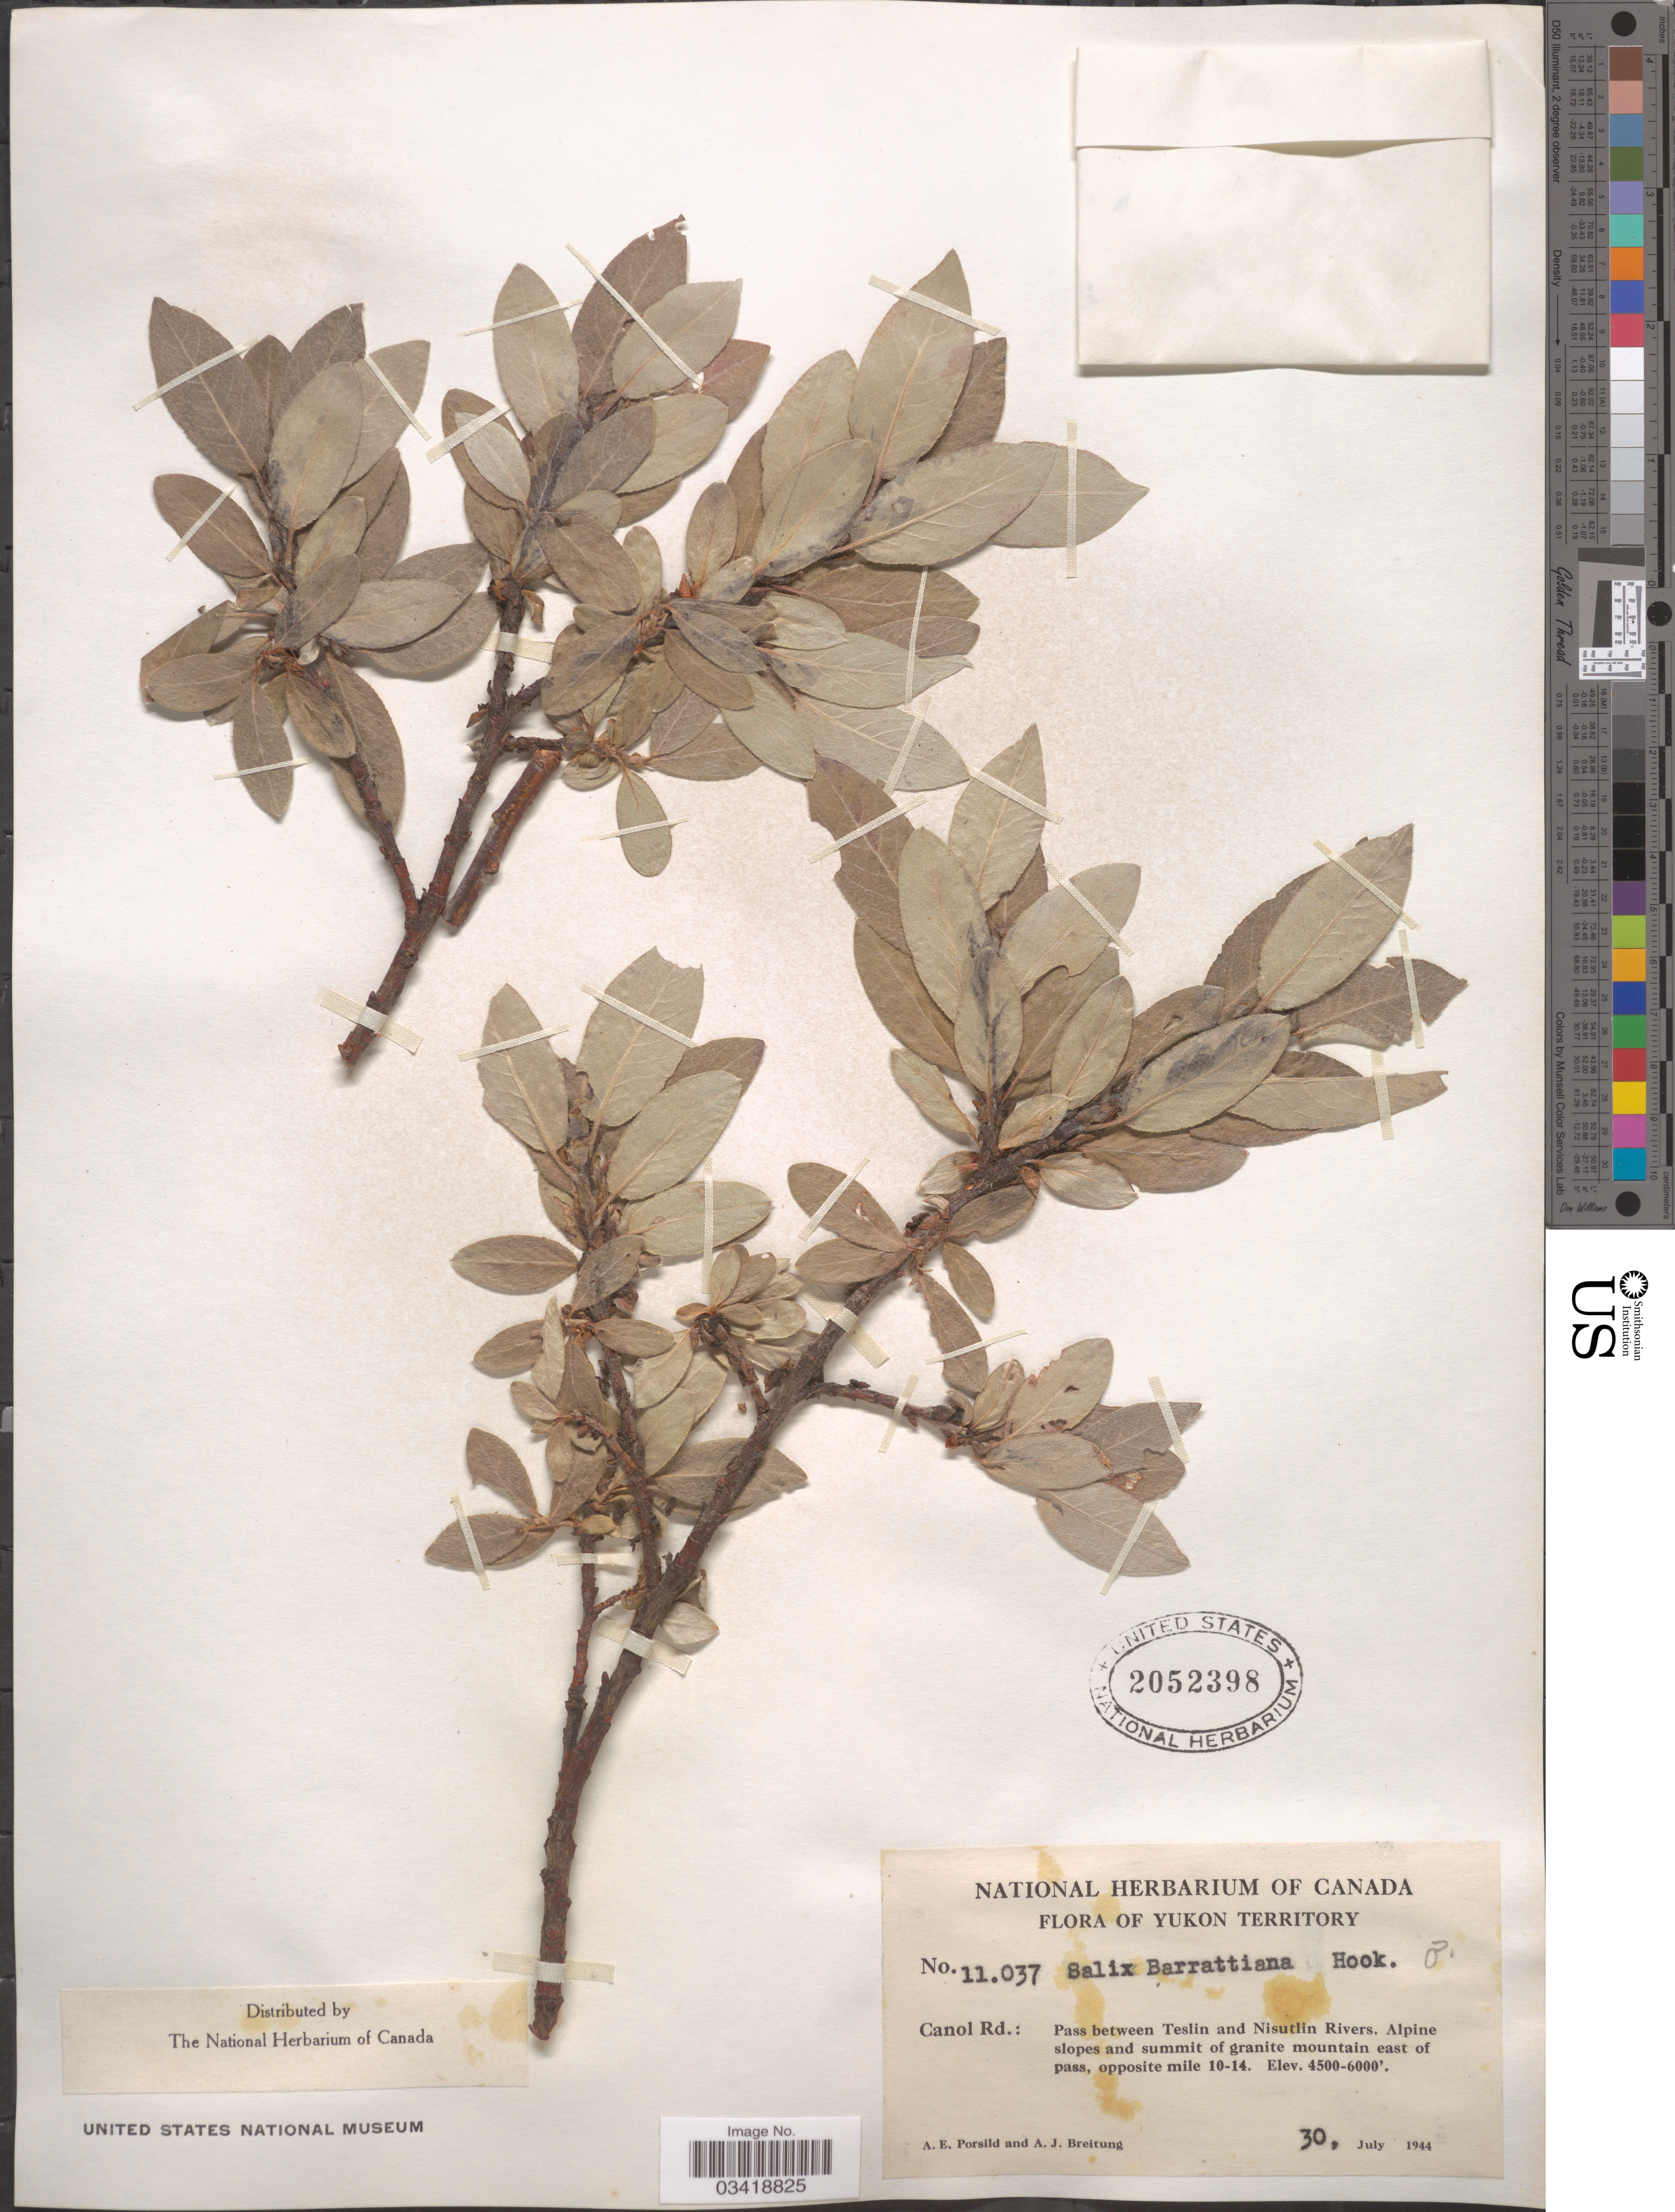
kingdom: Plantae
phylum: Tracheophyta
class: Magnoliopsida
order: Malpighiales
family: Salicaceae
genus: Salix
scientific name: Salix barrattiana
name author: Hook.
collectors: A. E. Porsild & A. Breitung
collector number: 11037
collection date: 1944-07-30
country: Canada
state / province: Yukon Territory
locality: Canol Rd.: Pass between Teslin and Nisutlin Rivers. Alpine slopes and summit of granite mountain east of pass, opposite mile 10-14.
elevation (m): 1372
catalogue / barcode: US 2052398